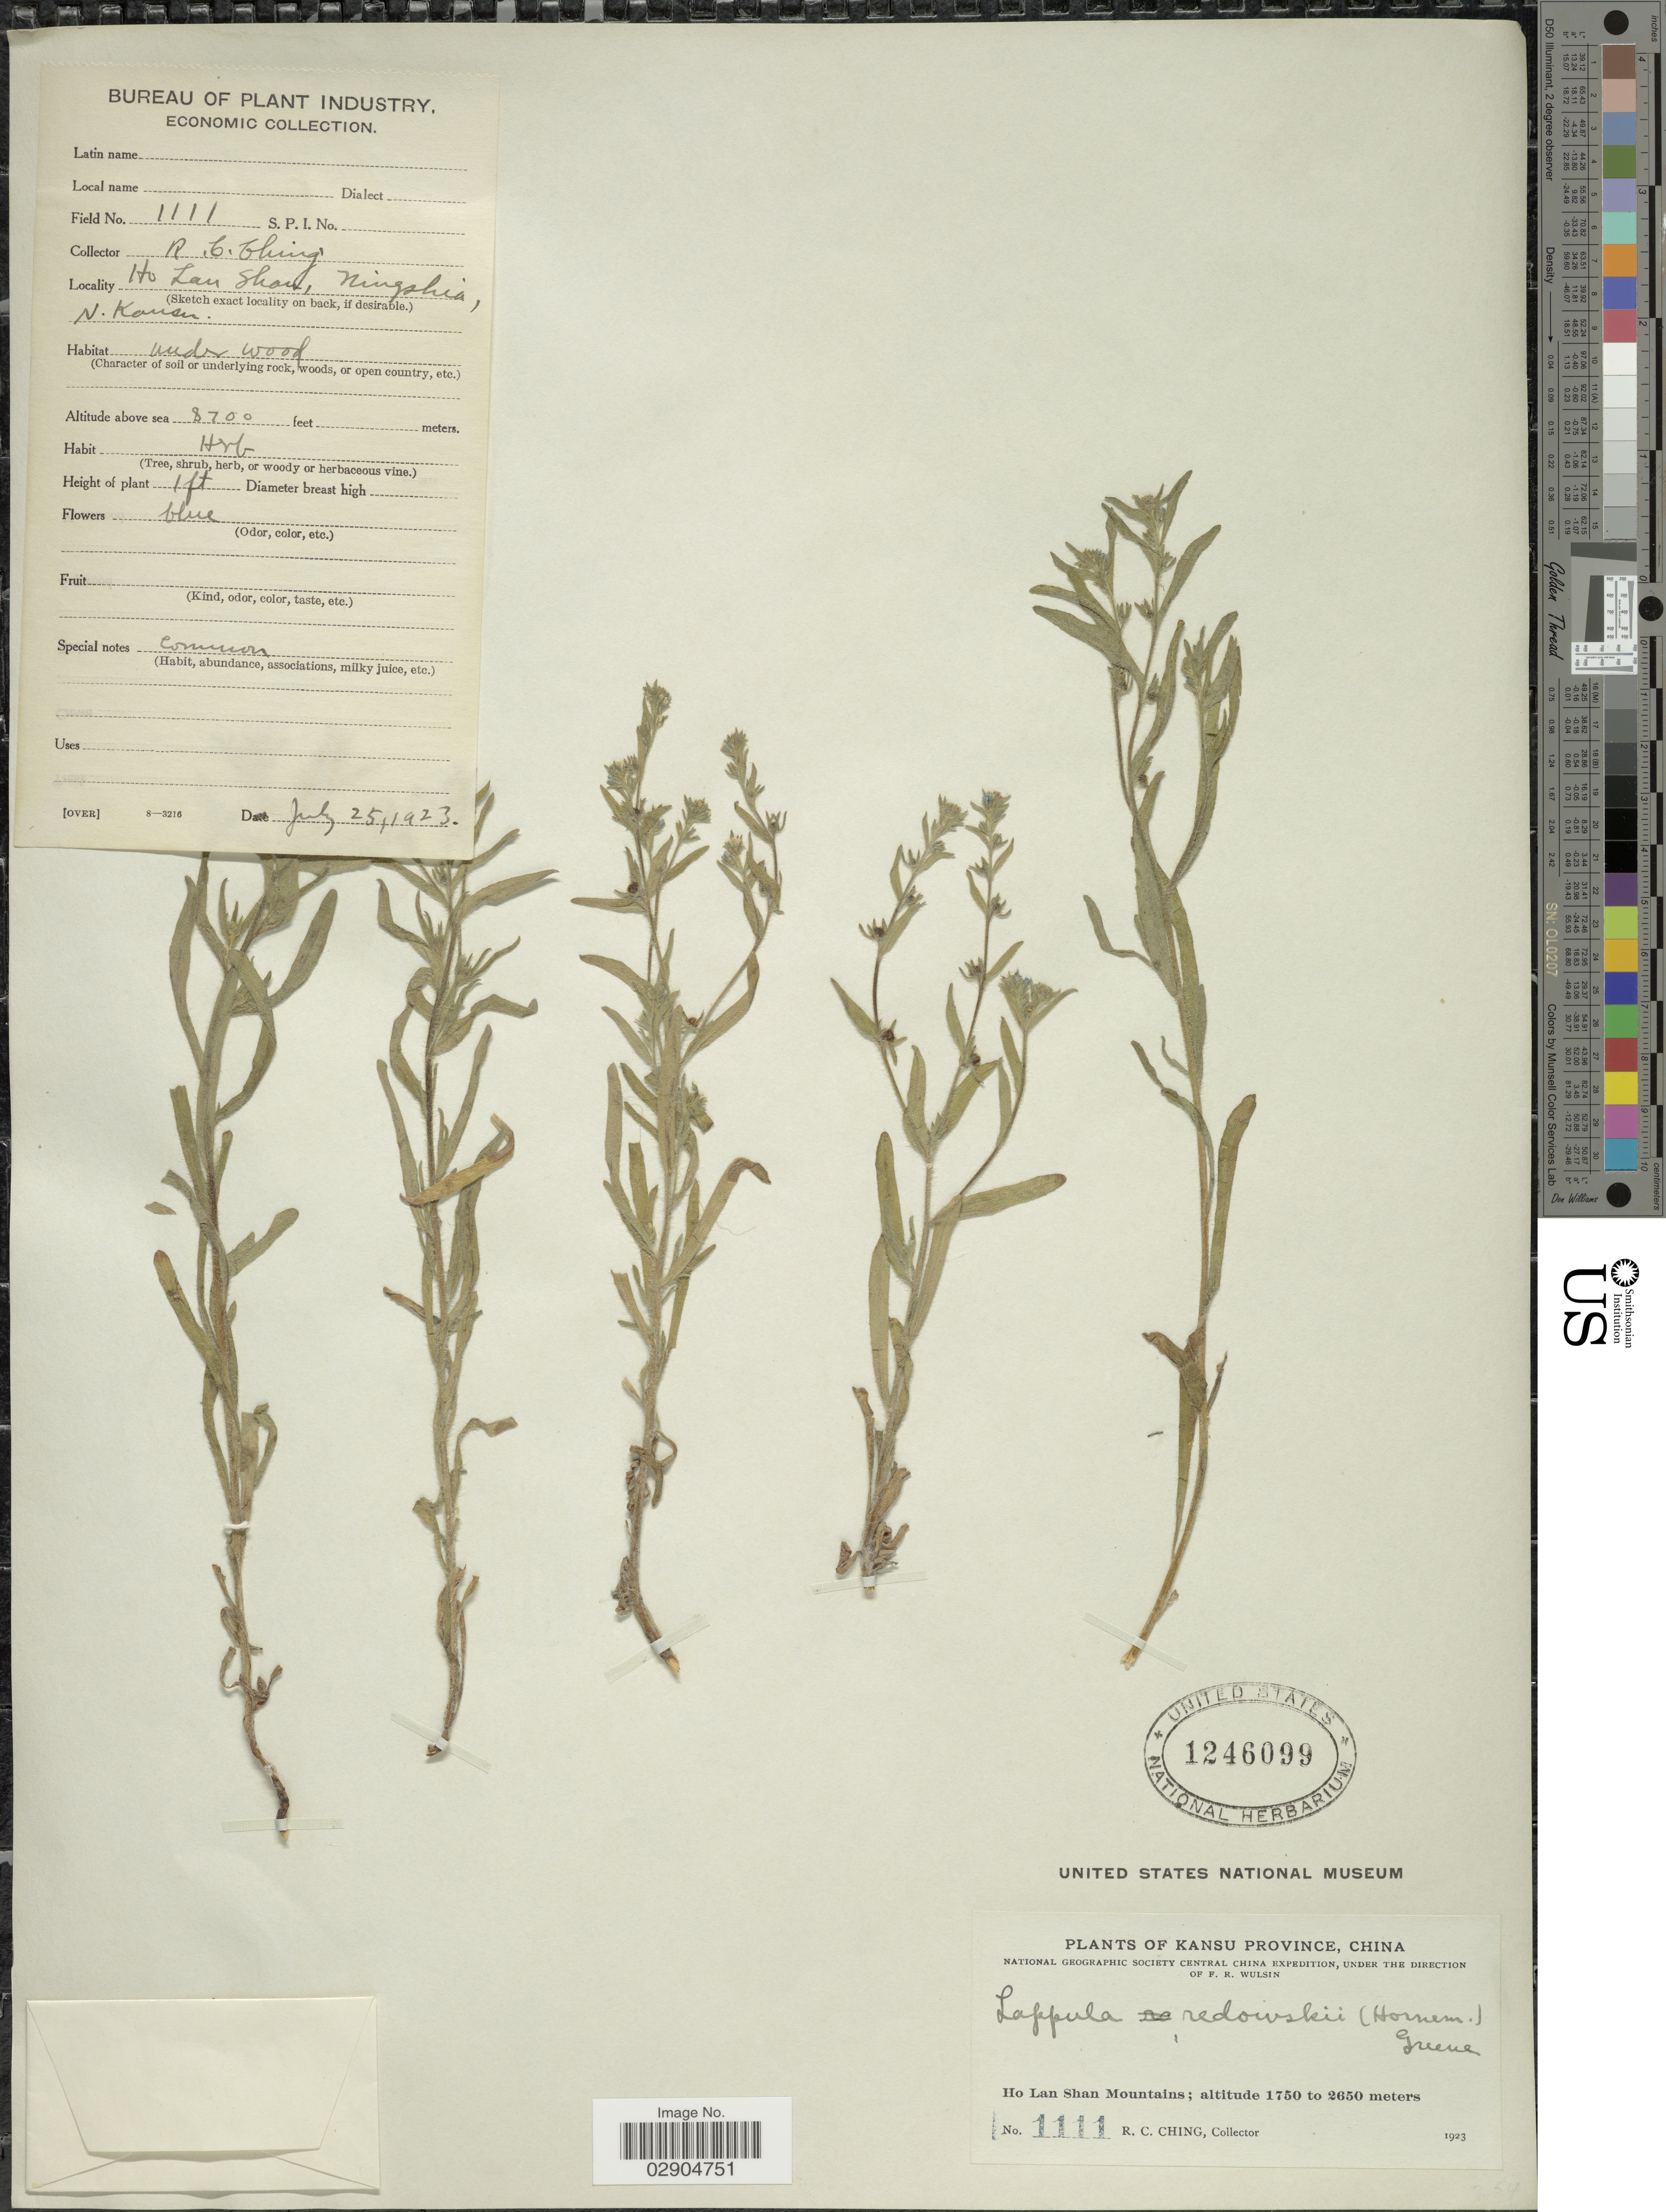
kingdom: Plantae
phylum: Tracheophyta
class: Magnoliopsida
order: Boraginales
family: Boraginaceae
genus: Lappula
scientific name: Lappula redowskii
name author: (Hornem.) Greene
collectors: R. C. Ching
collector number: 1111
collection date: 1923-07-25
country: China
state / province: Gansu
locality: Kansu Province, China, Ho Lan Shan Mountains, Ningshia, N. Kansu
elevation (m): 2652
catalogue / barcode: US 1246099